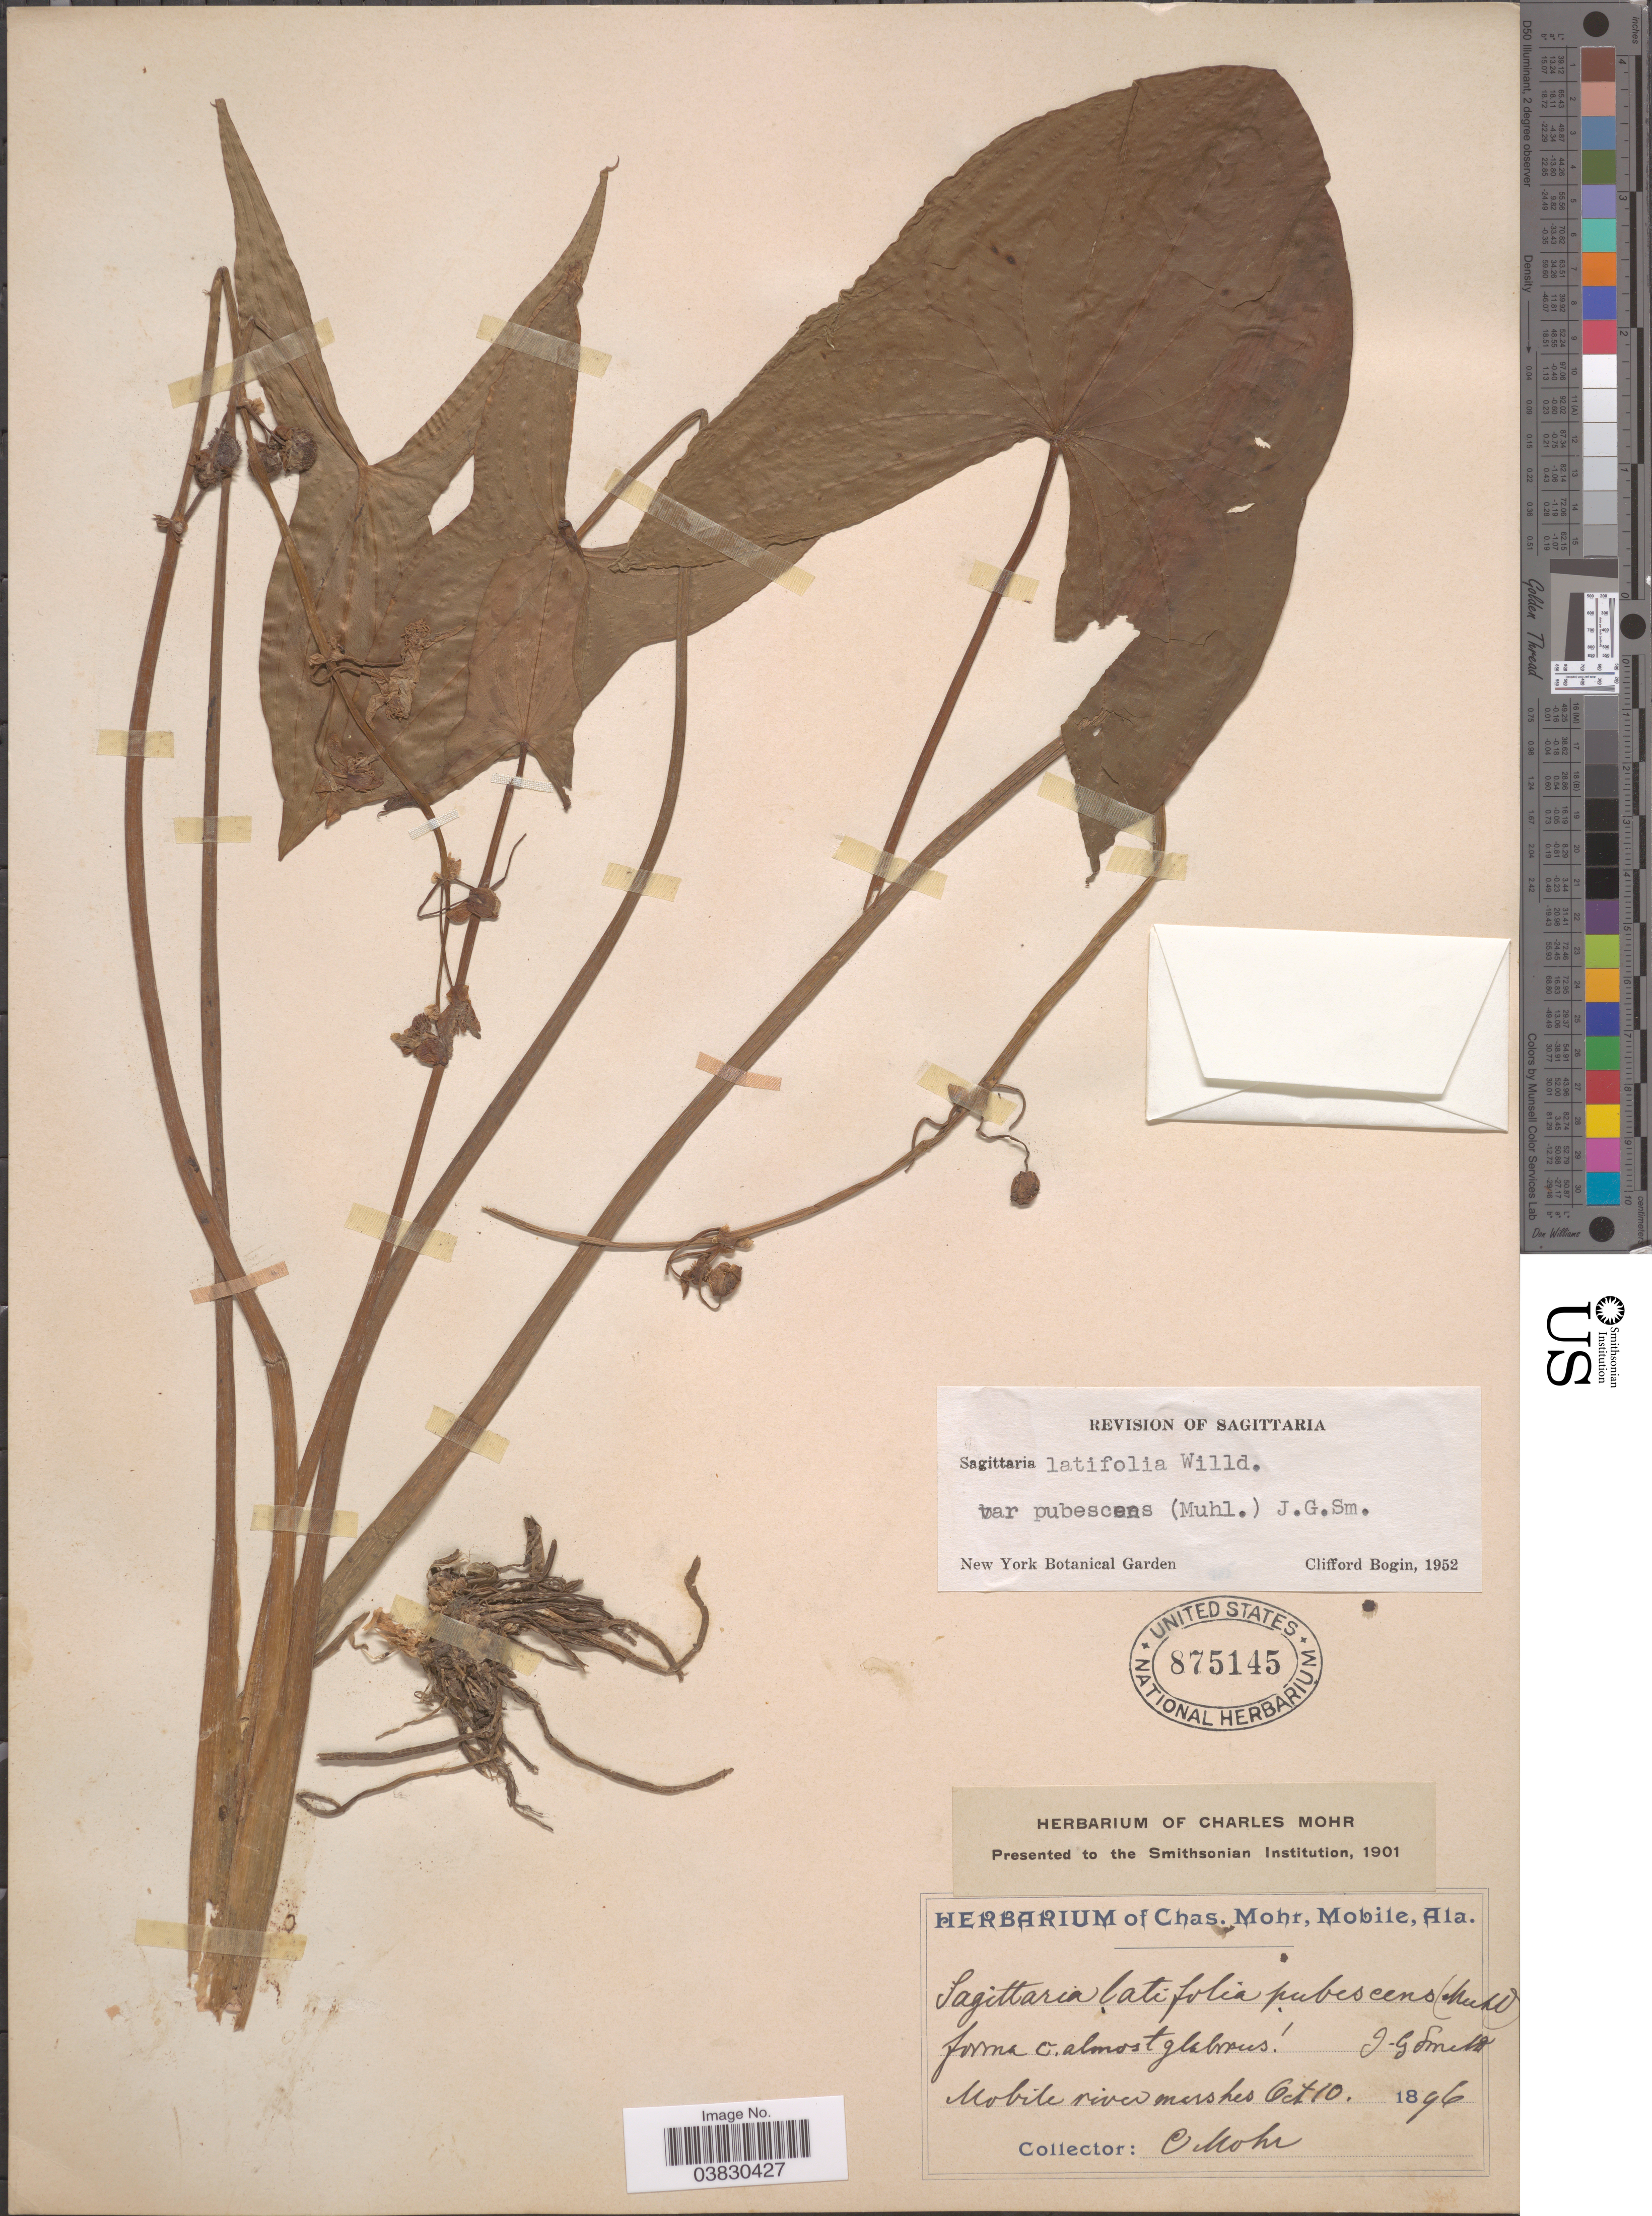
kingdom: Plantae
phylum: Tracheophyta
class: Liliopsida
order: Alismatales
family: Alismataceae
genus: Sagittaria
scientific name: Sagittaria latifolia var. pubescens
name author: (Muhl.) J.G. Sm.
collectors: C. T. Mohr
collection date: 1896-10-10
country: United States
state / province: Alabama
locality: Mobile river marshes.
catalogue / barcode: US 875145